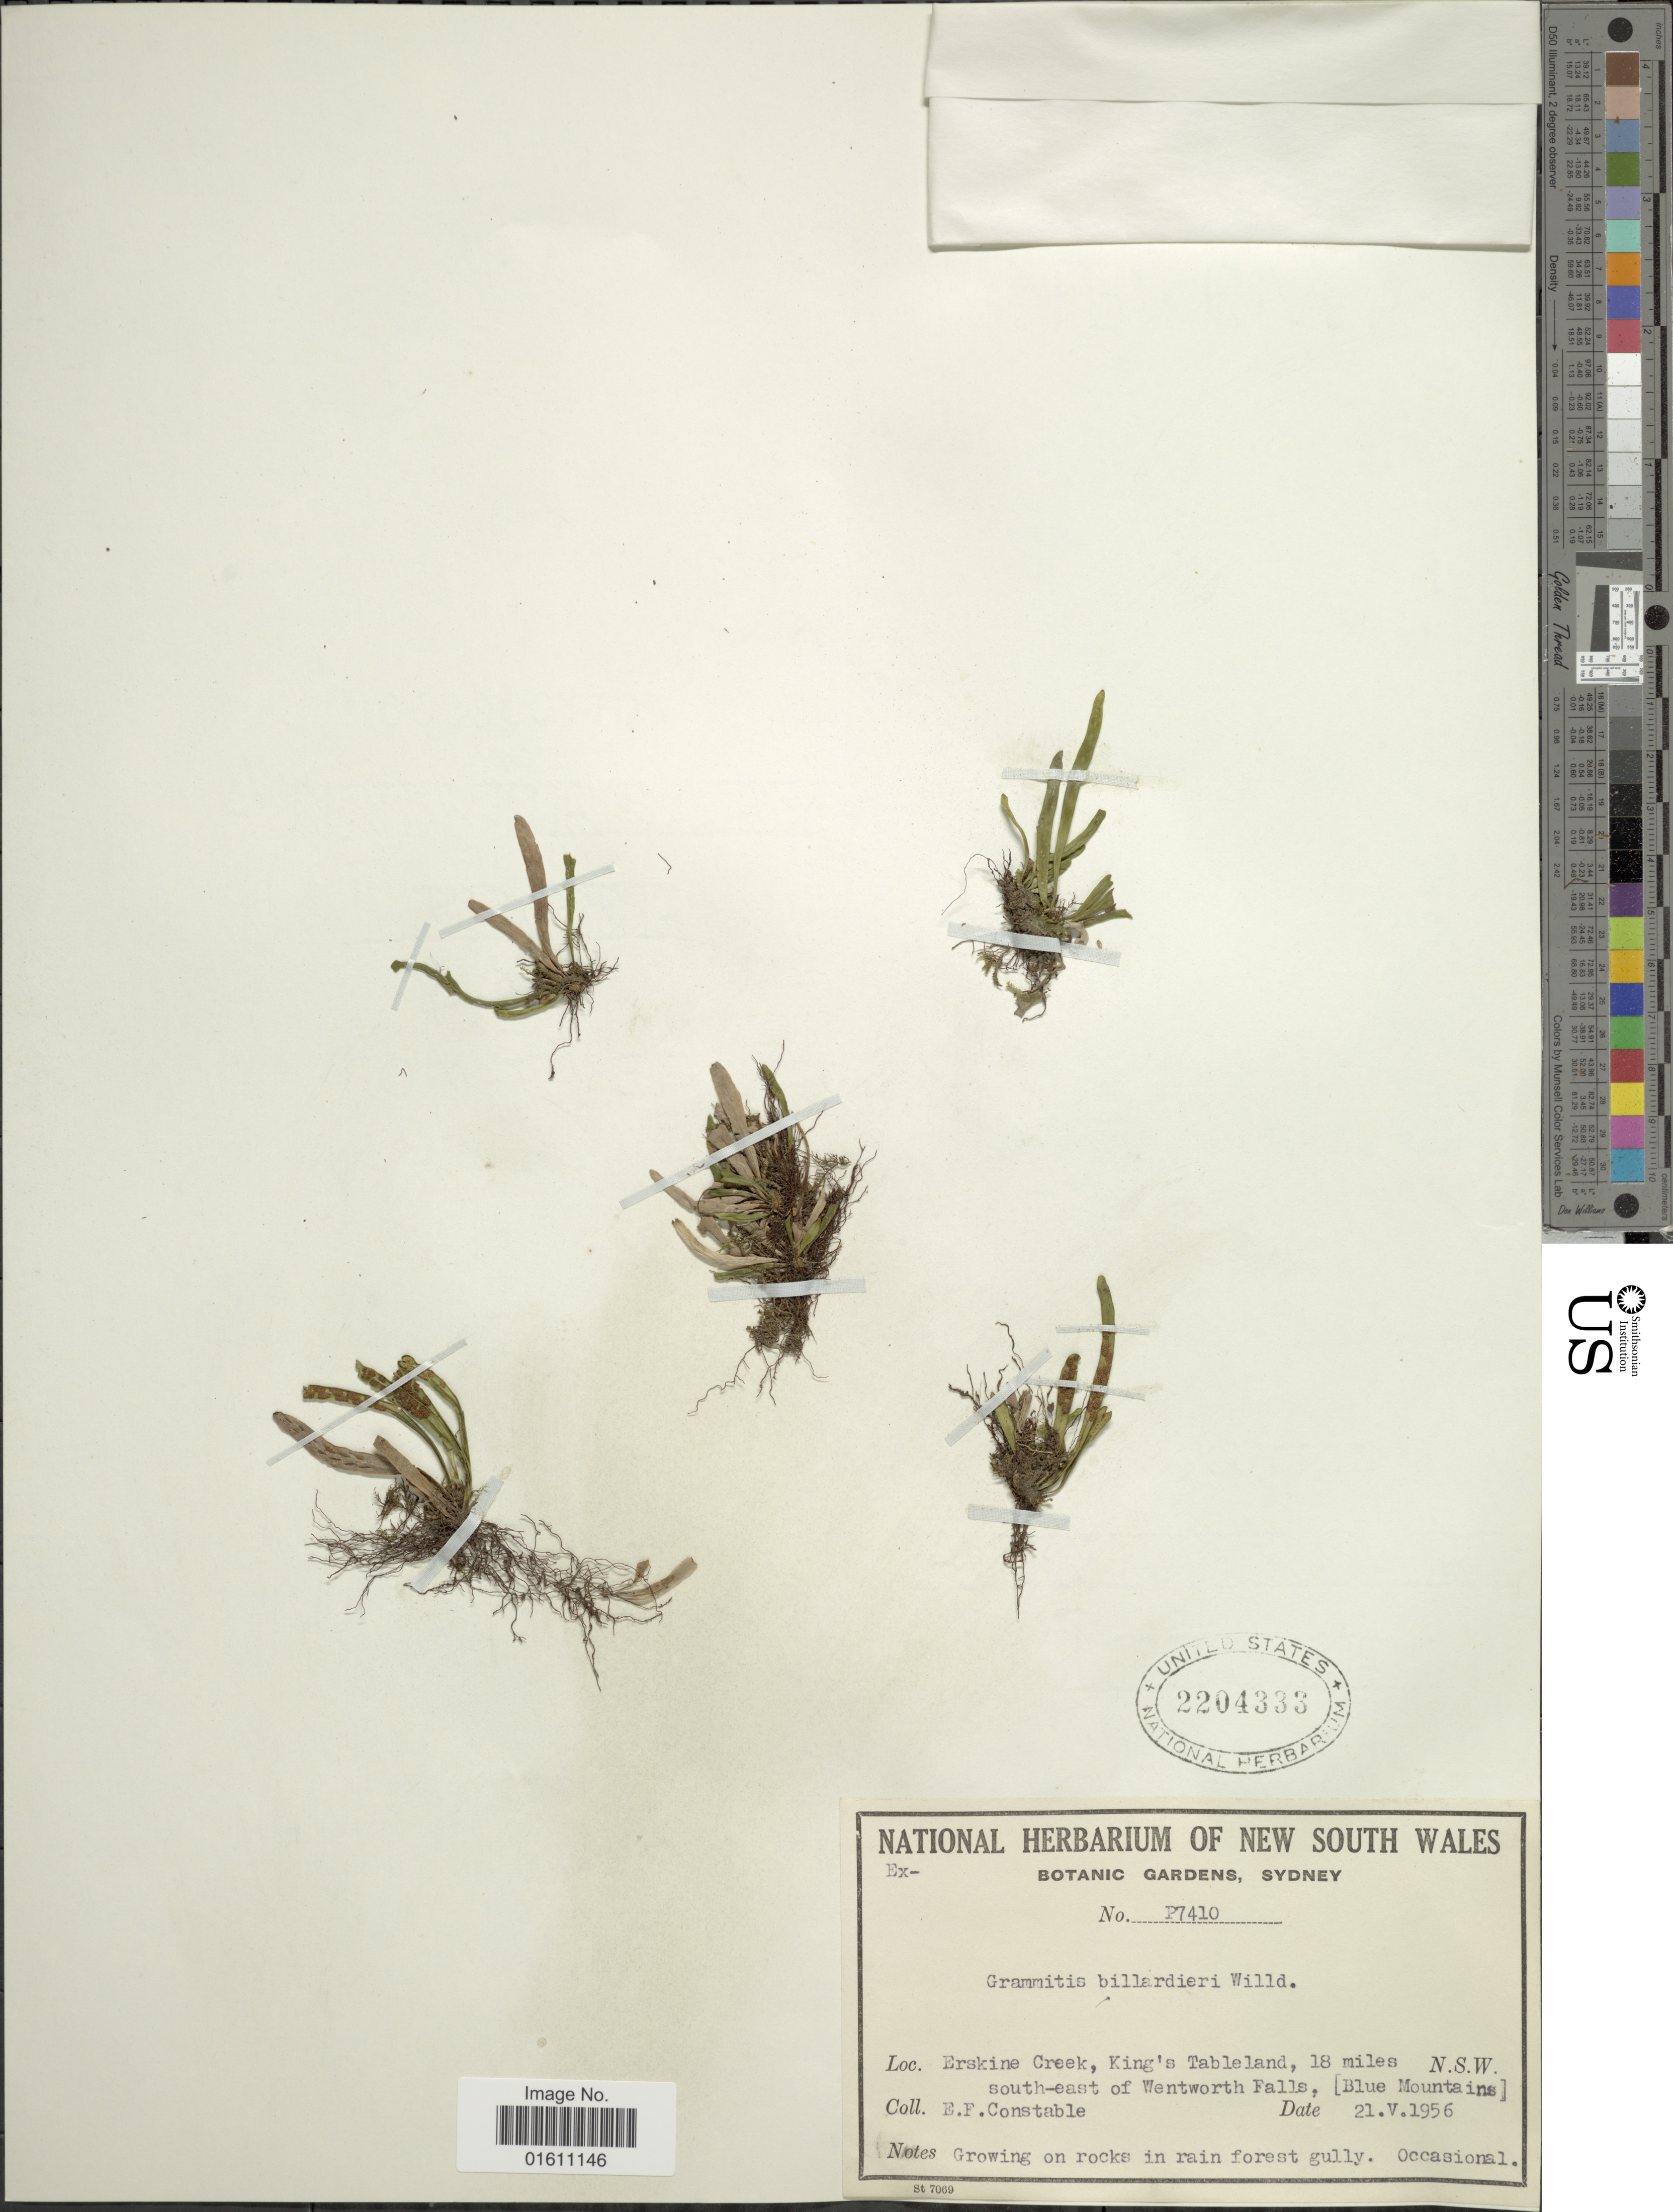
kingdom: Plantae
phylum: Tracheophyta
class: Polypodiopsida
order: Polypodiales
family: Polypodiaceae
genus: Notogrammitis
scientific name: Notogrammitis billardierei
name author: (Willd.) Parris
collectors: E. F. Constable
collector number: P7410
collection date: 1956-05-21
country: Australia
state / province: New South Wales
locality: Erskine Creek, King's Tableland, 18 miles south-east of Wentworth Falls, (Blue Mountains), N.S.W.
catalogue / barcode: US 2204333